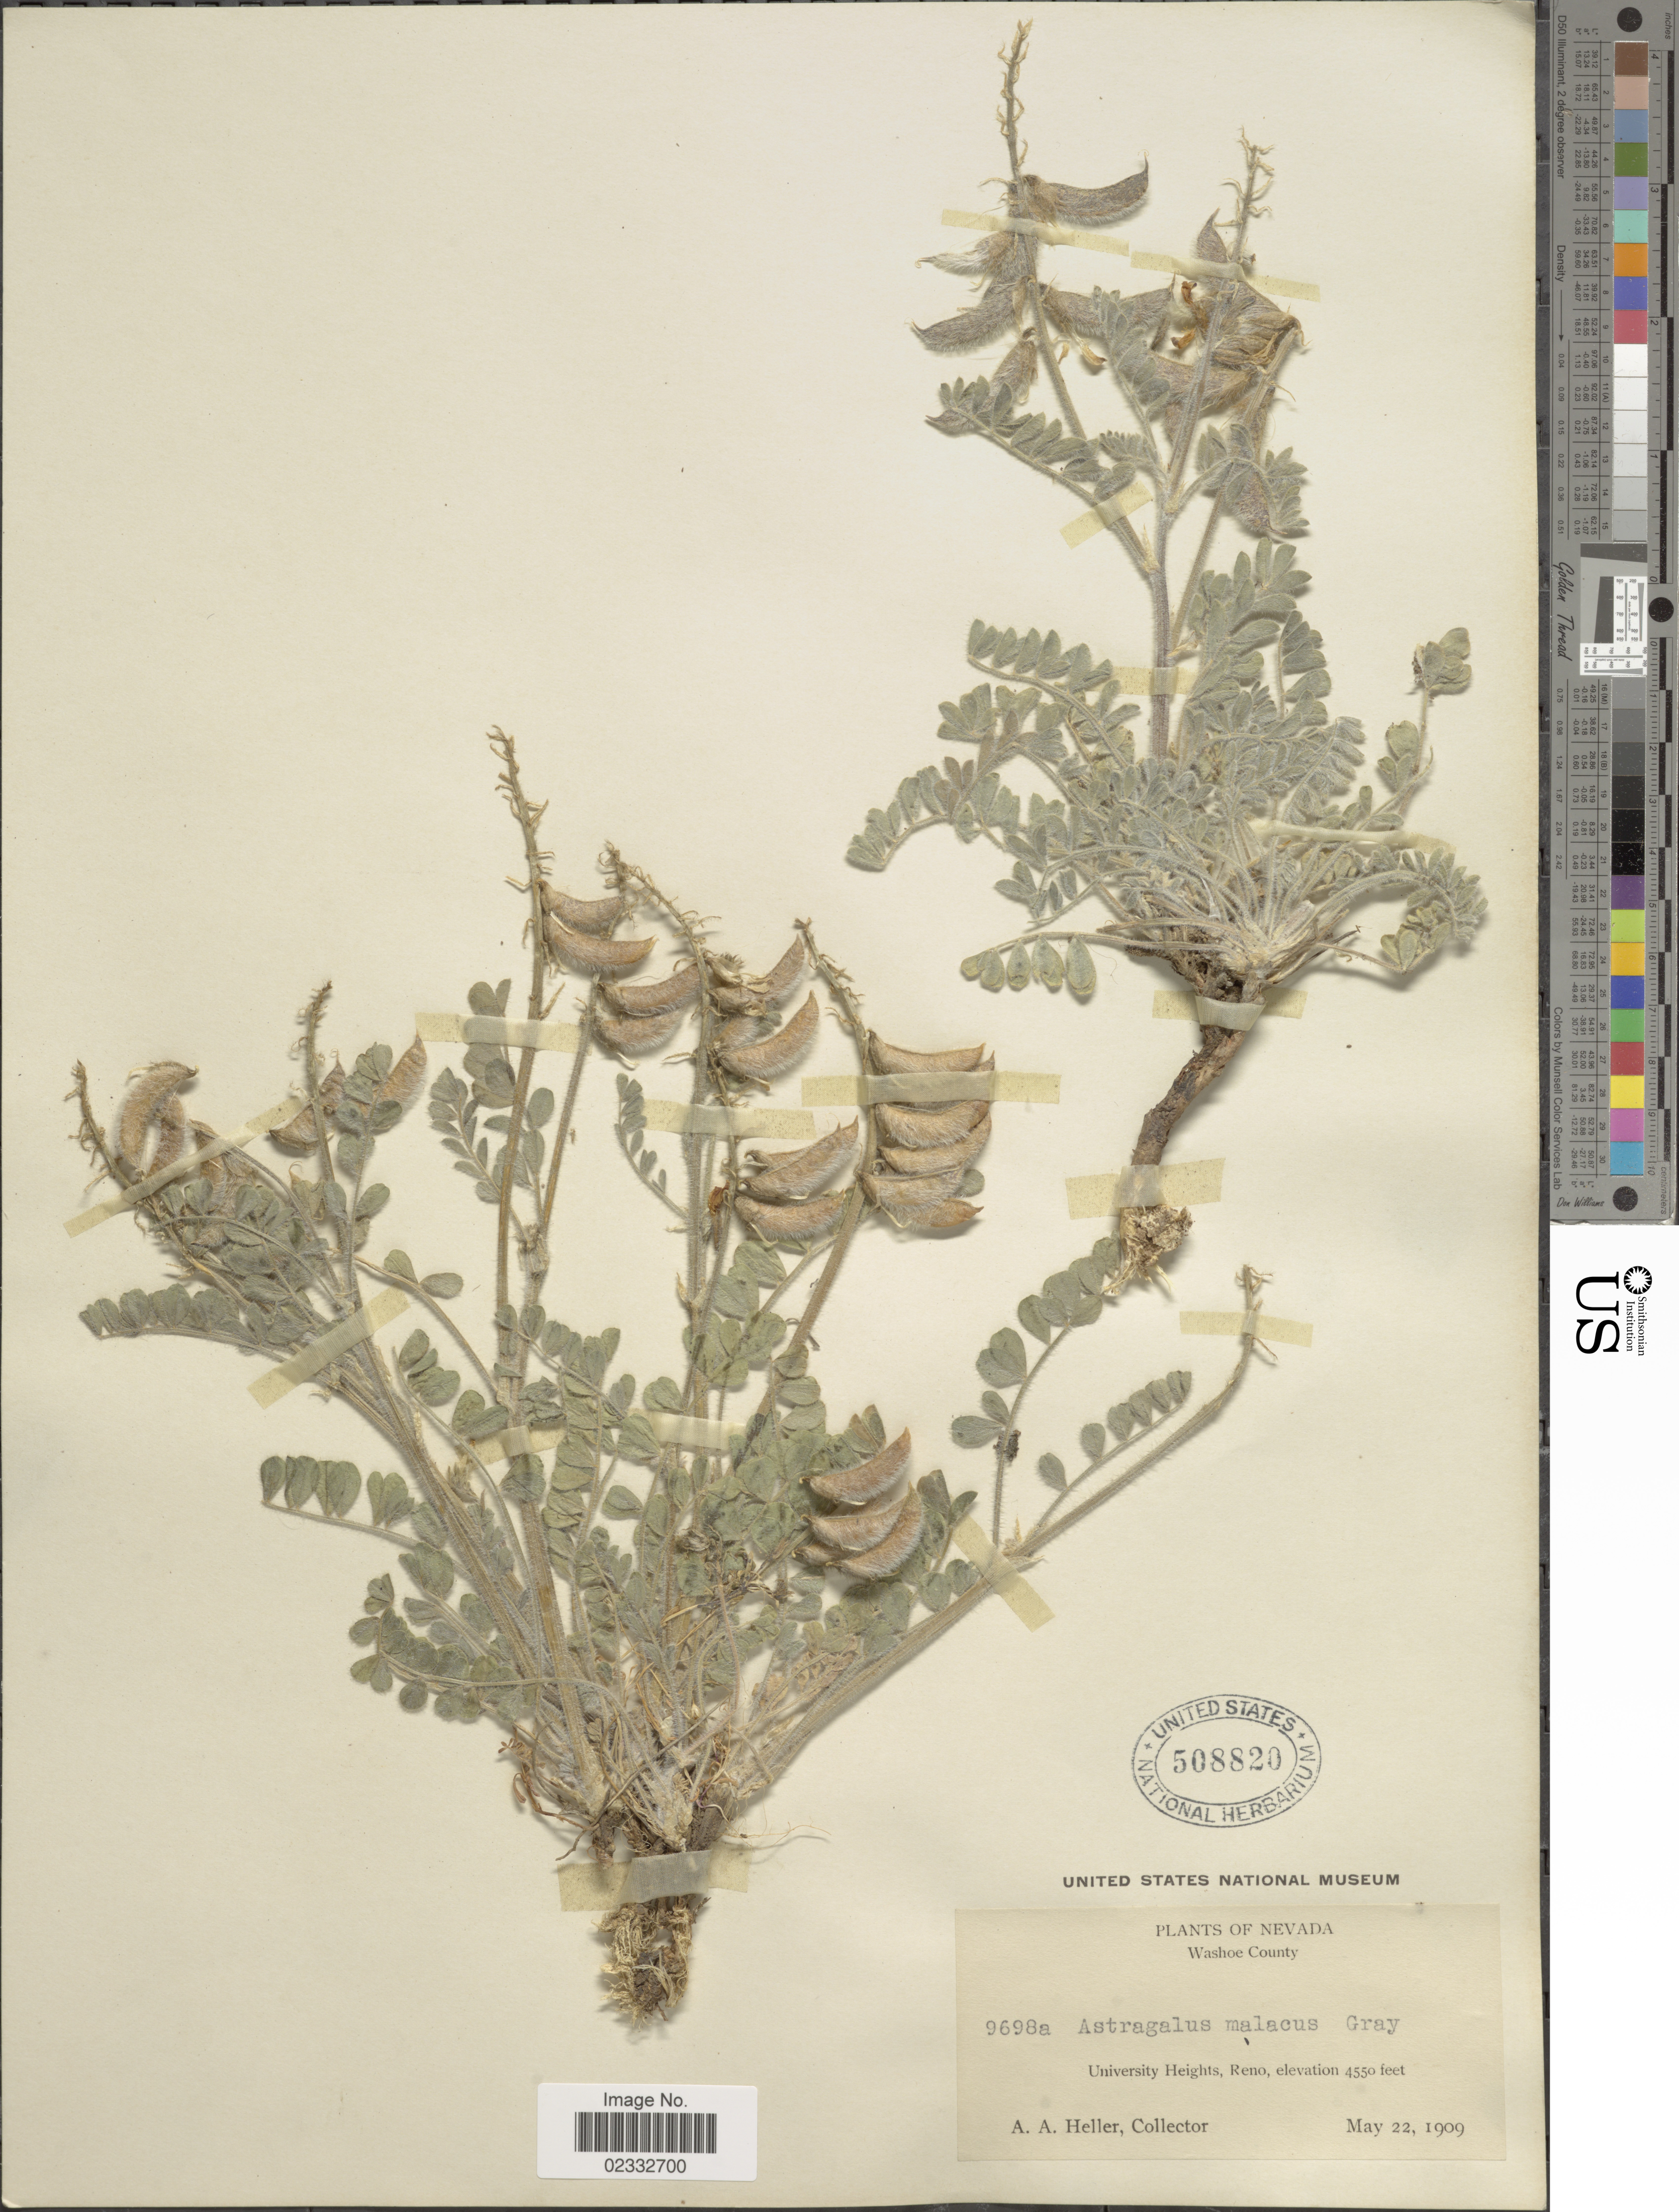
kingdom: Plantae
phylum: Tracheophyta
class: Magnoliopsida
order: Fabales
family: Fabaceae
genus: Astragalus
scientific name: Astragalus malacus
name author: A. Gray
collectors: A. A. Heller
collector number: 9698a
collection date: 1909-05-22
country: United States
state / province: Nevada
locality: Washoe County, University Heights, Reno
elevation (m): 1387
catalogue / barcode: US 508820